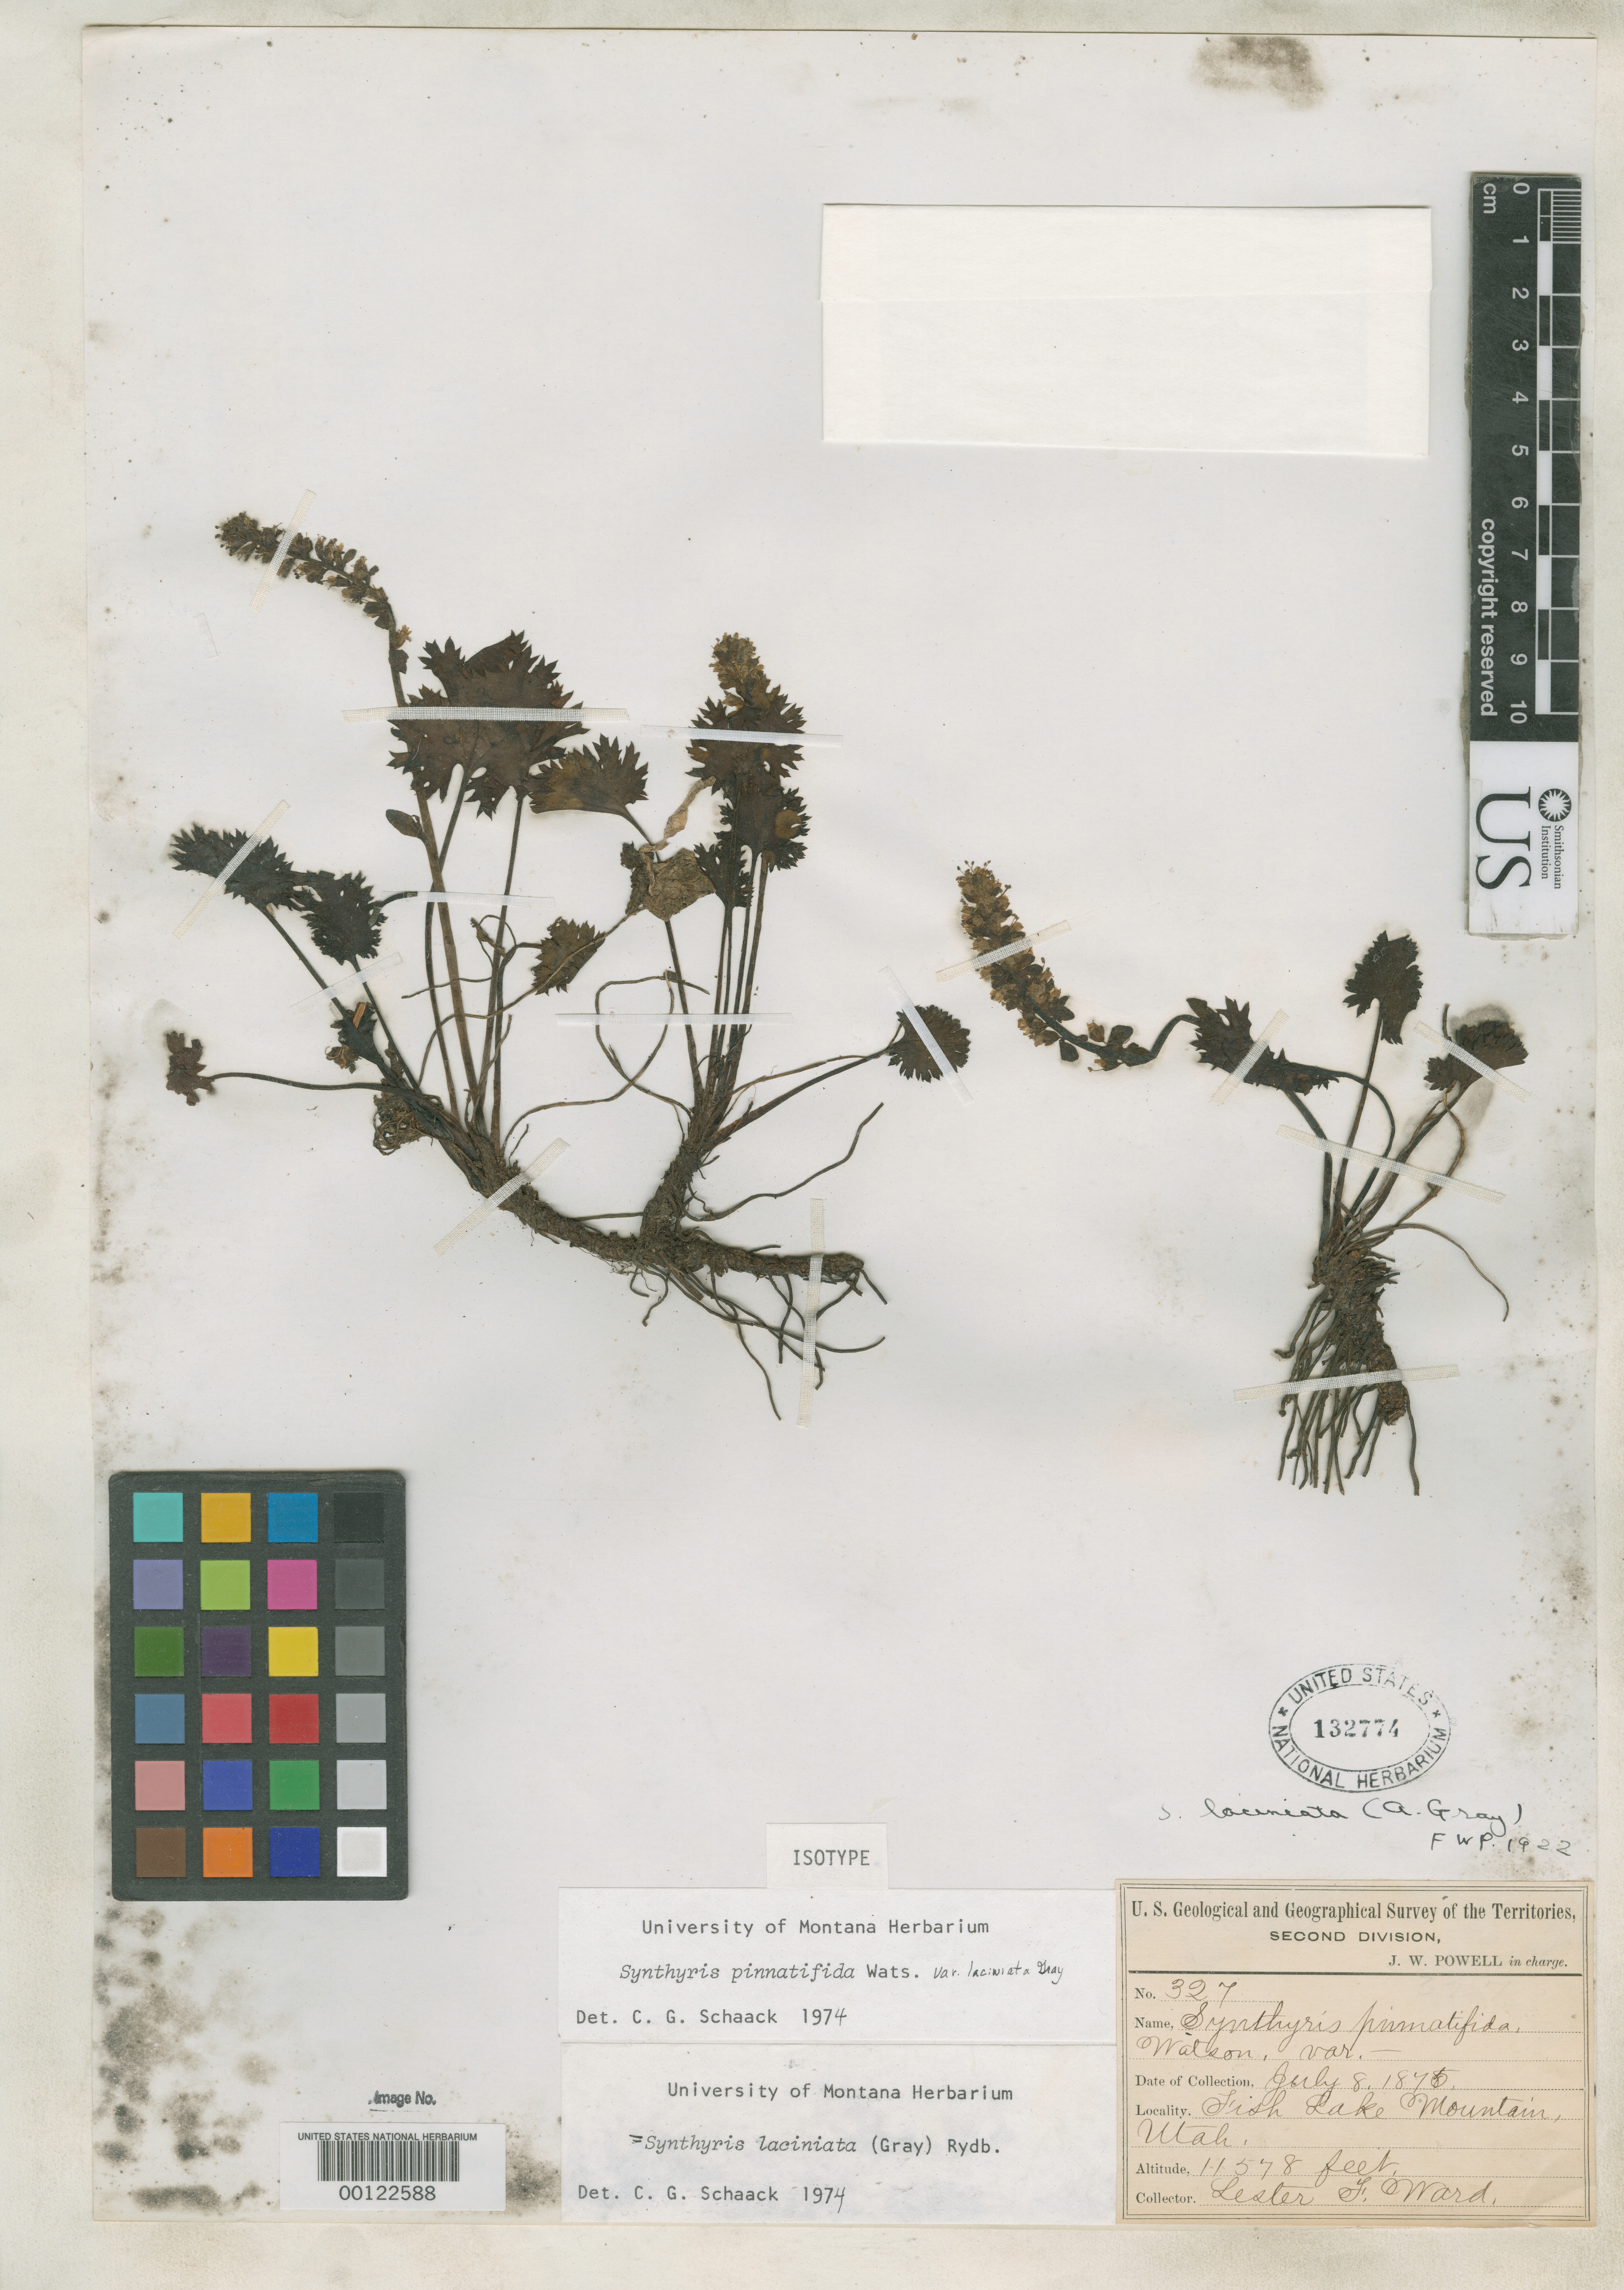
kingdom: Plantae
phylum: Tracheophyta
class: Magnoliopsida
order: Lamiales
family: Plantaginaceae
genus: Synthyris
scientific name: Synthyris pinnatifida var. laciniata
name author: A. Gray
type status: Isotype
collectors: J. Flett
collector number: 327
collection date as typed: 08 Jul 1875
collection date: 1875-07-08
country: United States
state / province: Utah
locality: Fish Lake Mt.; alt. 11,578 ft.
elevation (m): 3529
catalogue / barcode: US 132774